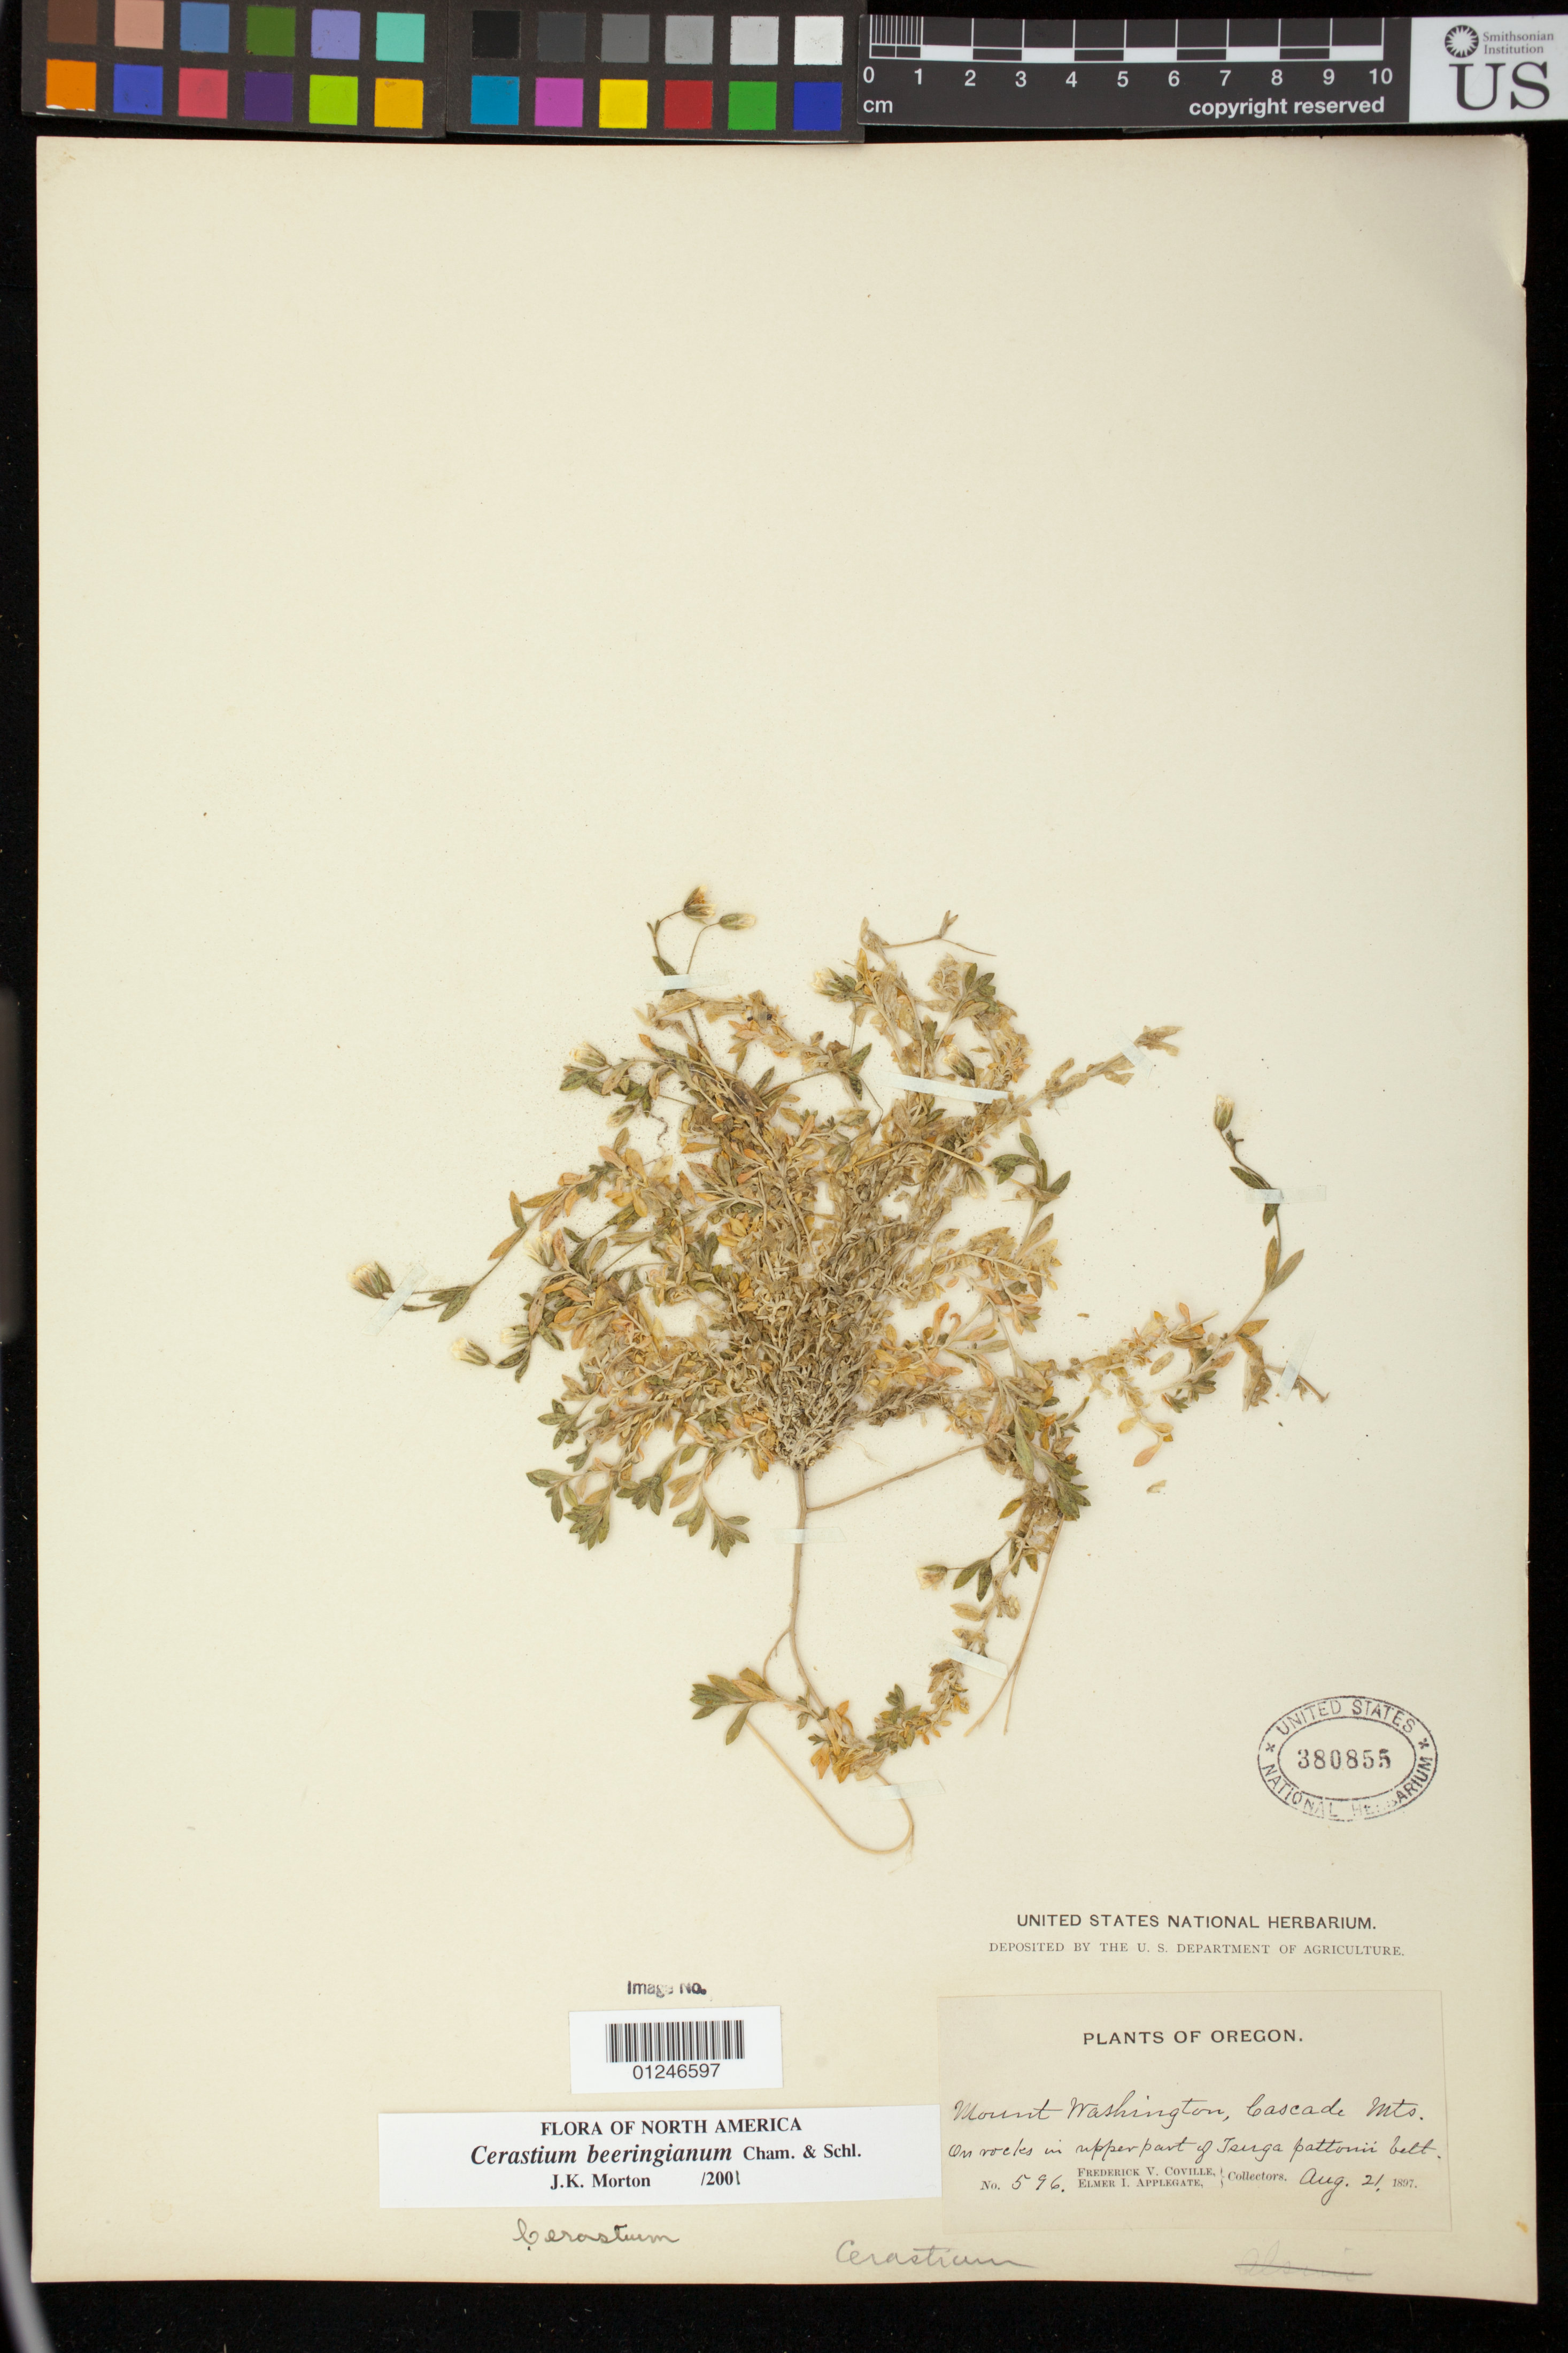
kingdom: Plantae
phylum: Tracheophyta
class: Magnoliopsida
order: Caryophyllales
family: Caryophyllaceae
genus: Cerastium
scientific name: Cerastium beeringianum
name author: Cham. & Schltdl.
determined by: Morton, J. K.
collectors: F. V. Coville & E. I. Applegate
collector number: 596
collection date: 1897-08-21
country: United States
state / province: Oregon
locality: Mount Washington, Cascade Mts.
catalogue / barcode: US 380855